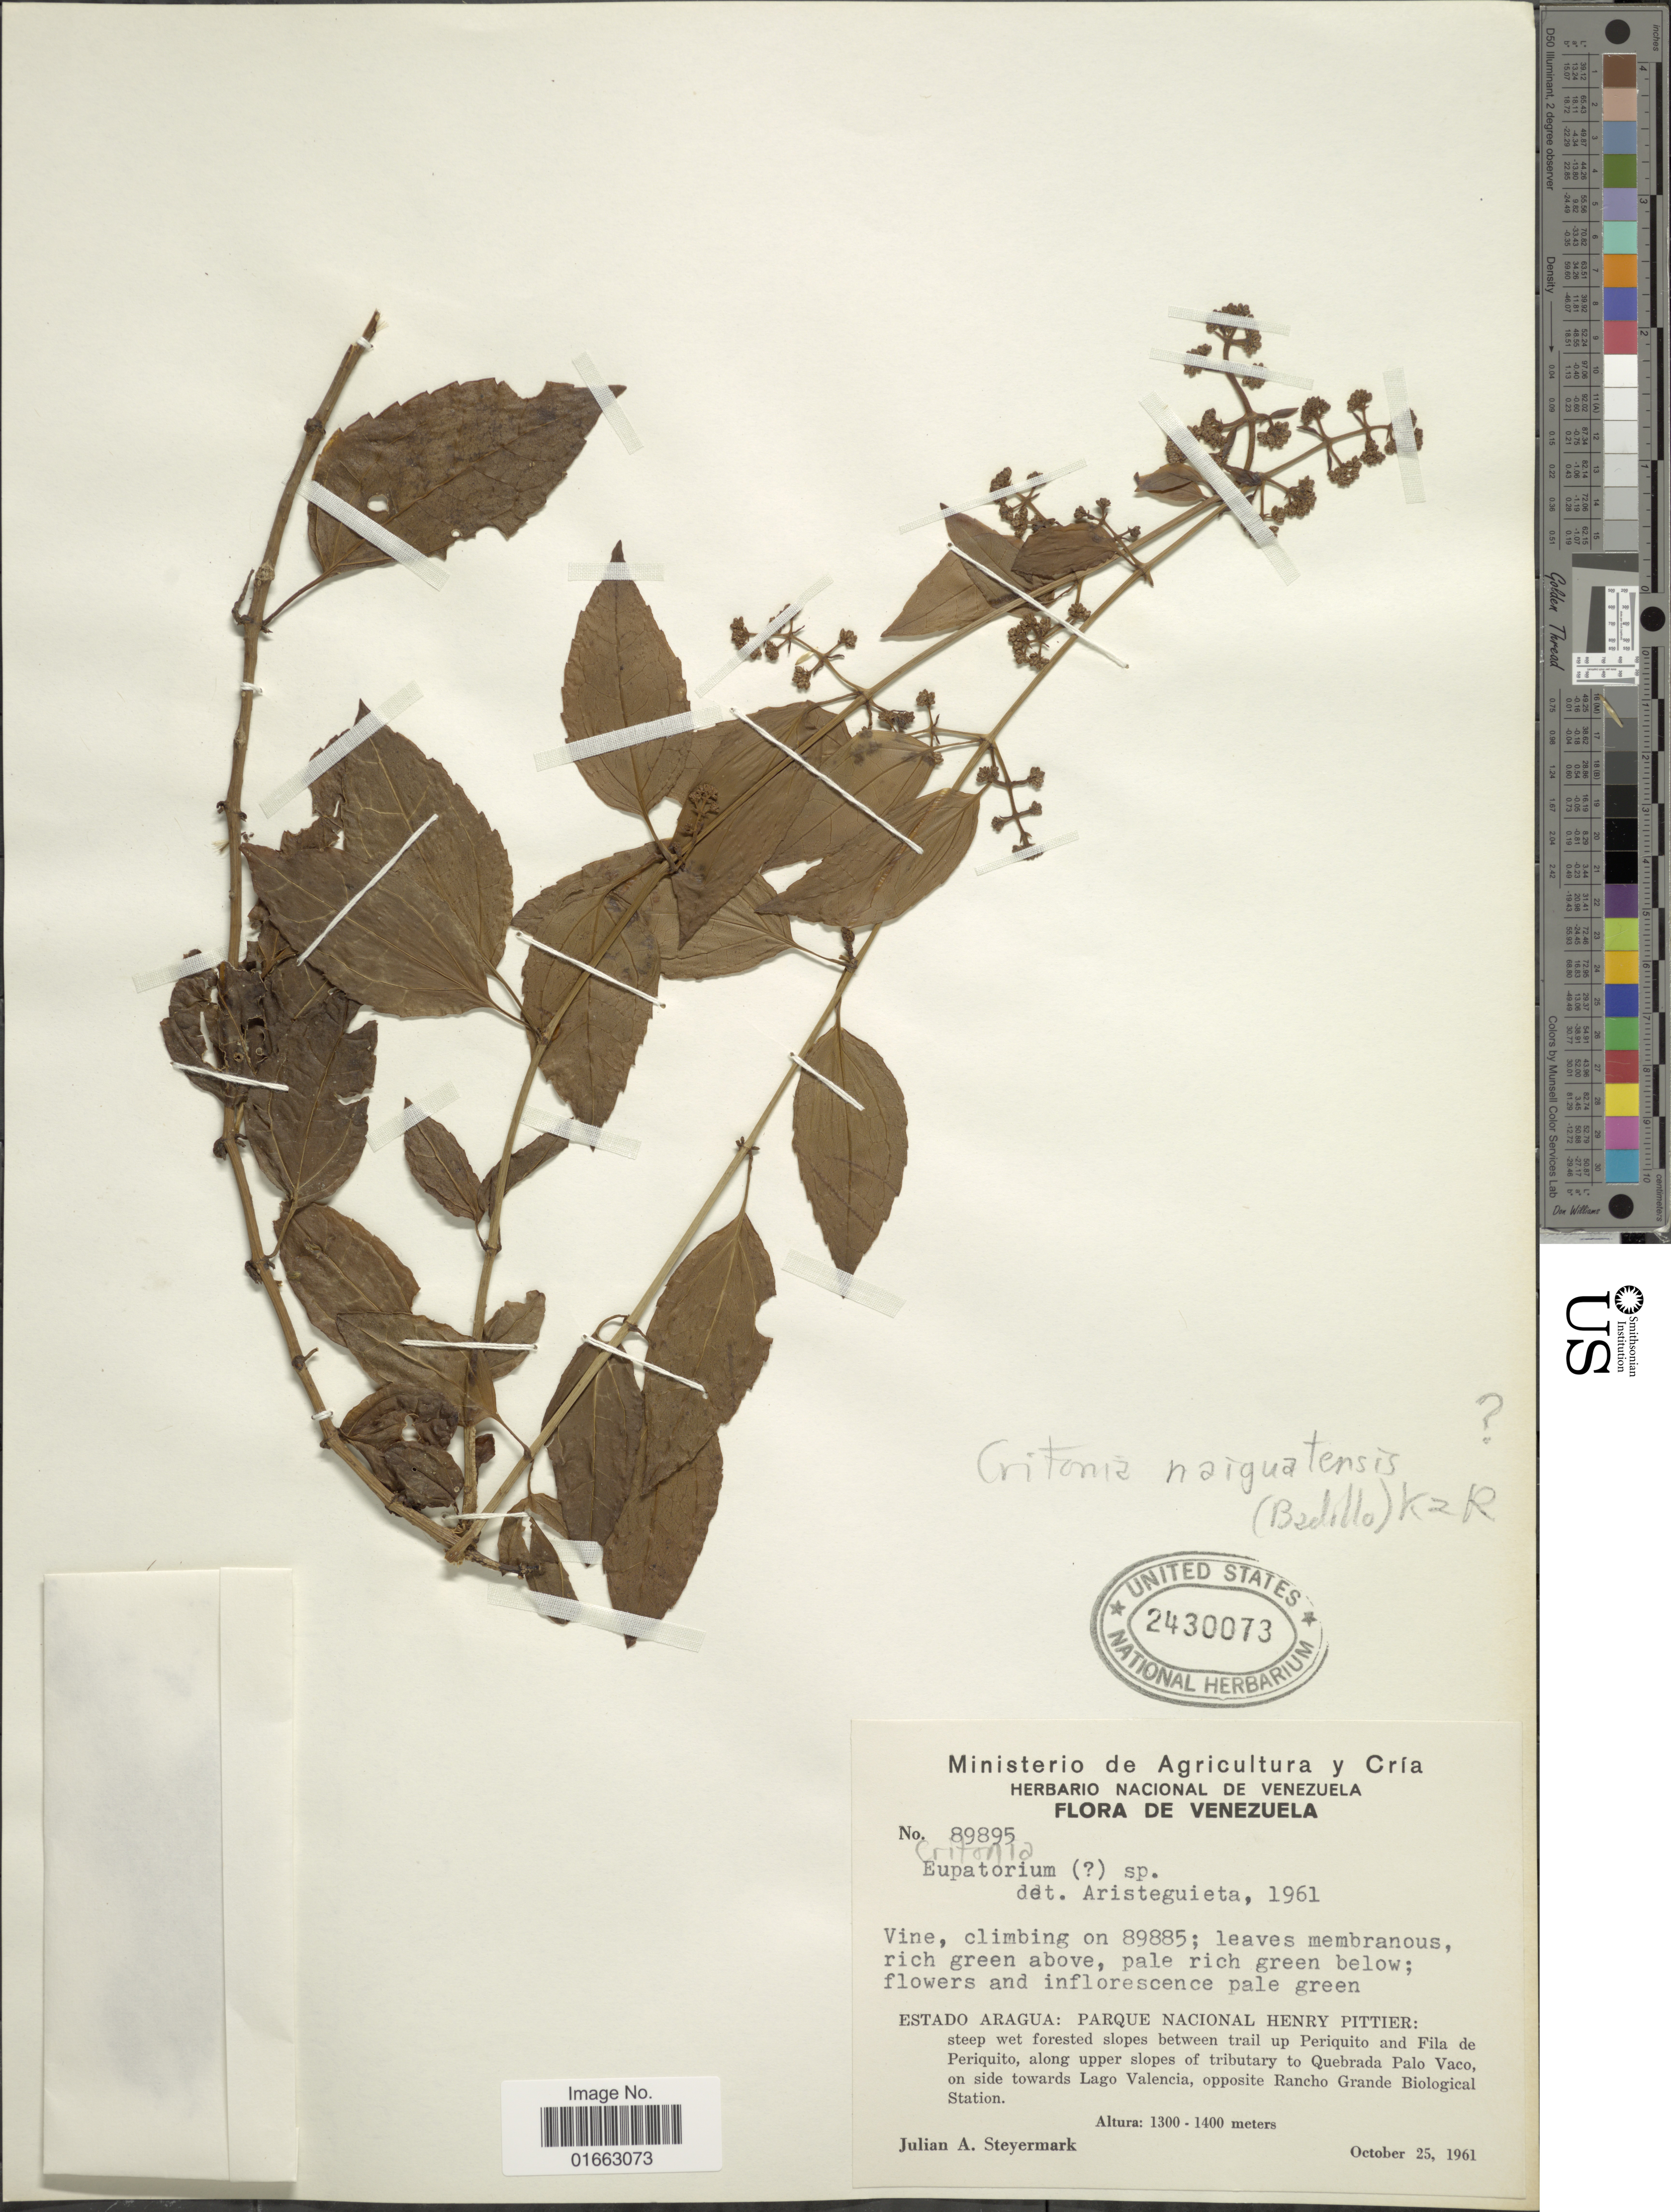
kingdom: Plantae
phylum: Tracheophyta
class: Magnoliopsida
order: Asterales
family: Asteraceae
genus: Critonia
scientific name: Critonia naiguatensis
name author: (V.M. Badillo) R.M. King & H. Rob.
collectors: J. Steyermark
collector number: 89895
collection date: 1961-10-25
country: Venezuela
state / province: Aragua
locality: Parque Nacional Henry Pittier: steep wet forestd slopes between trail up Periquito and Fila de Periquito, along upper slopes of tributary to Quebrada Palo Vaco, on side towards Lago Valencia, opposite Rancho Grande Bilogical Station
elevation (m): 1300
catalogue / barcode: US 2430073